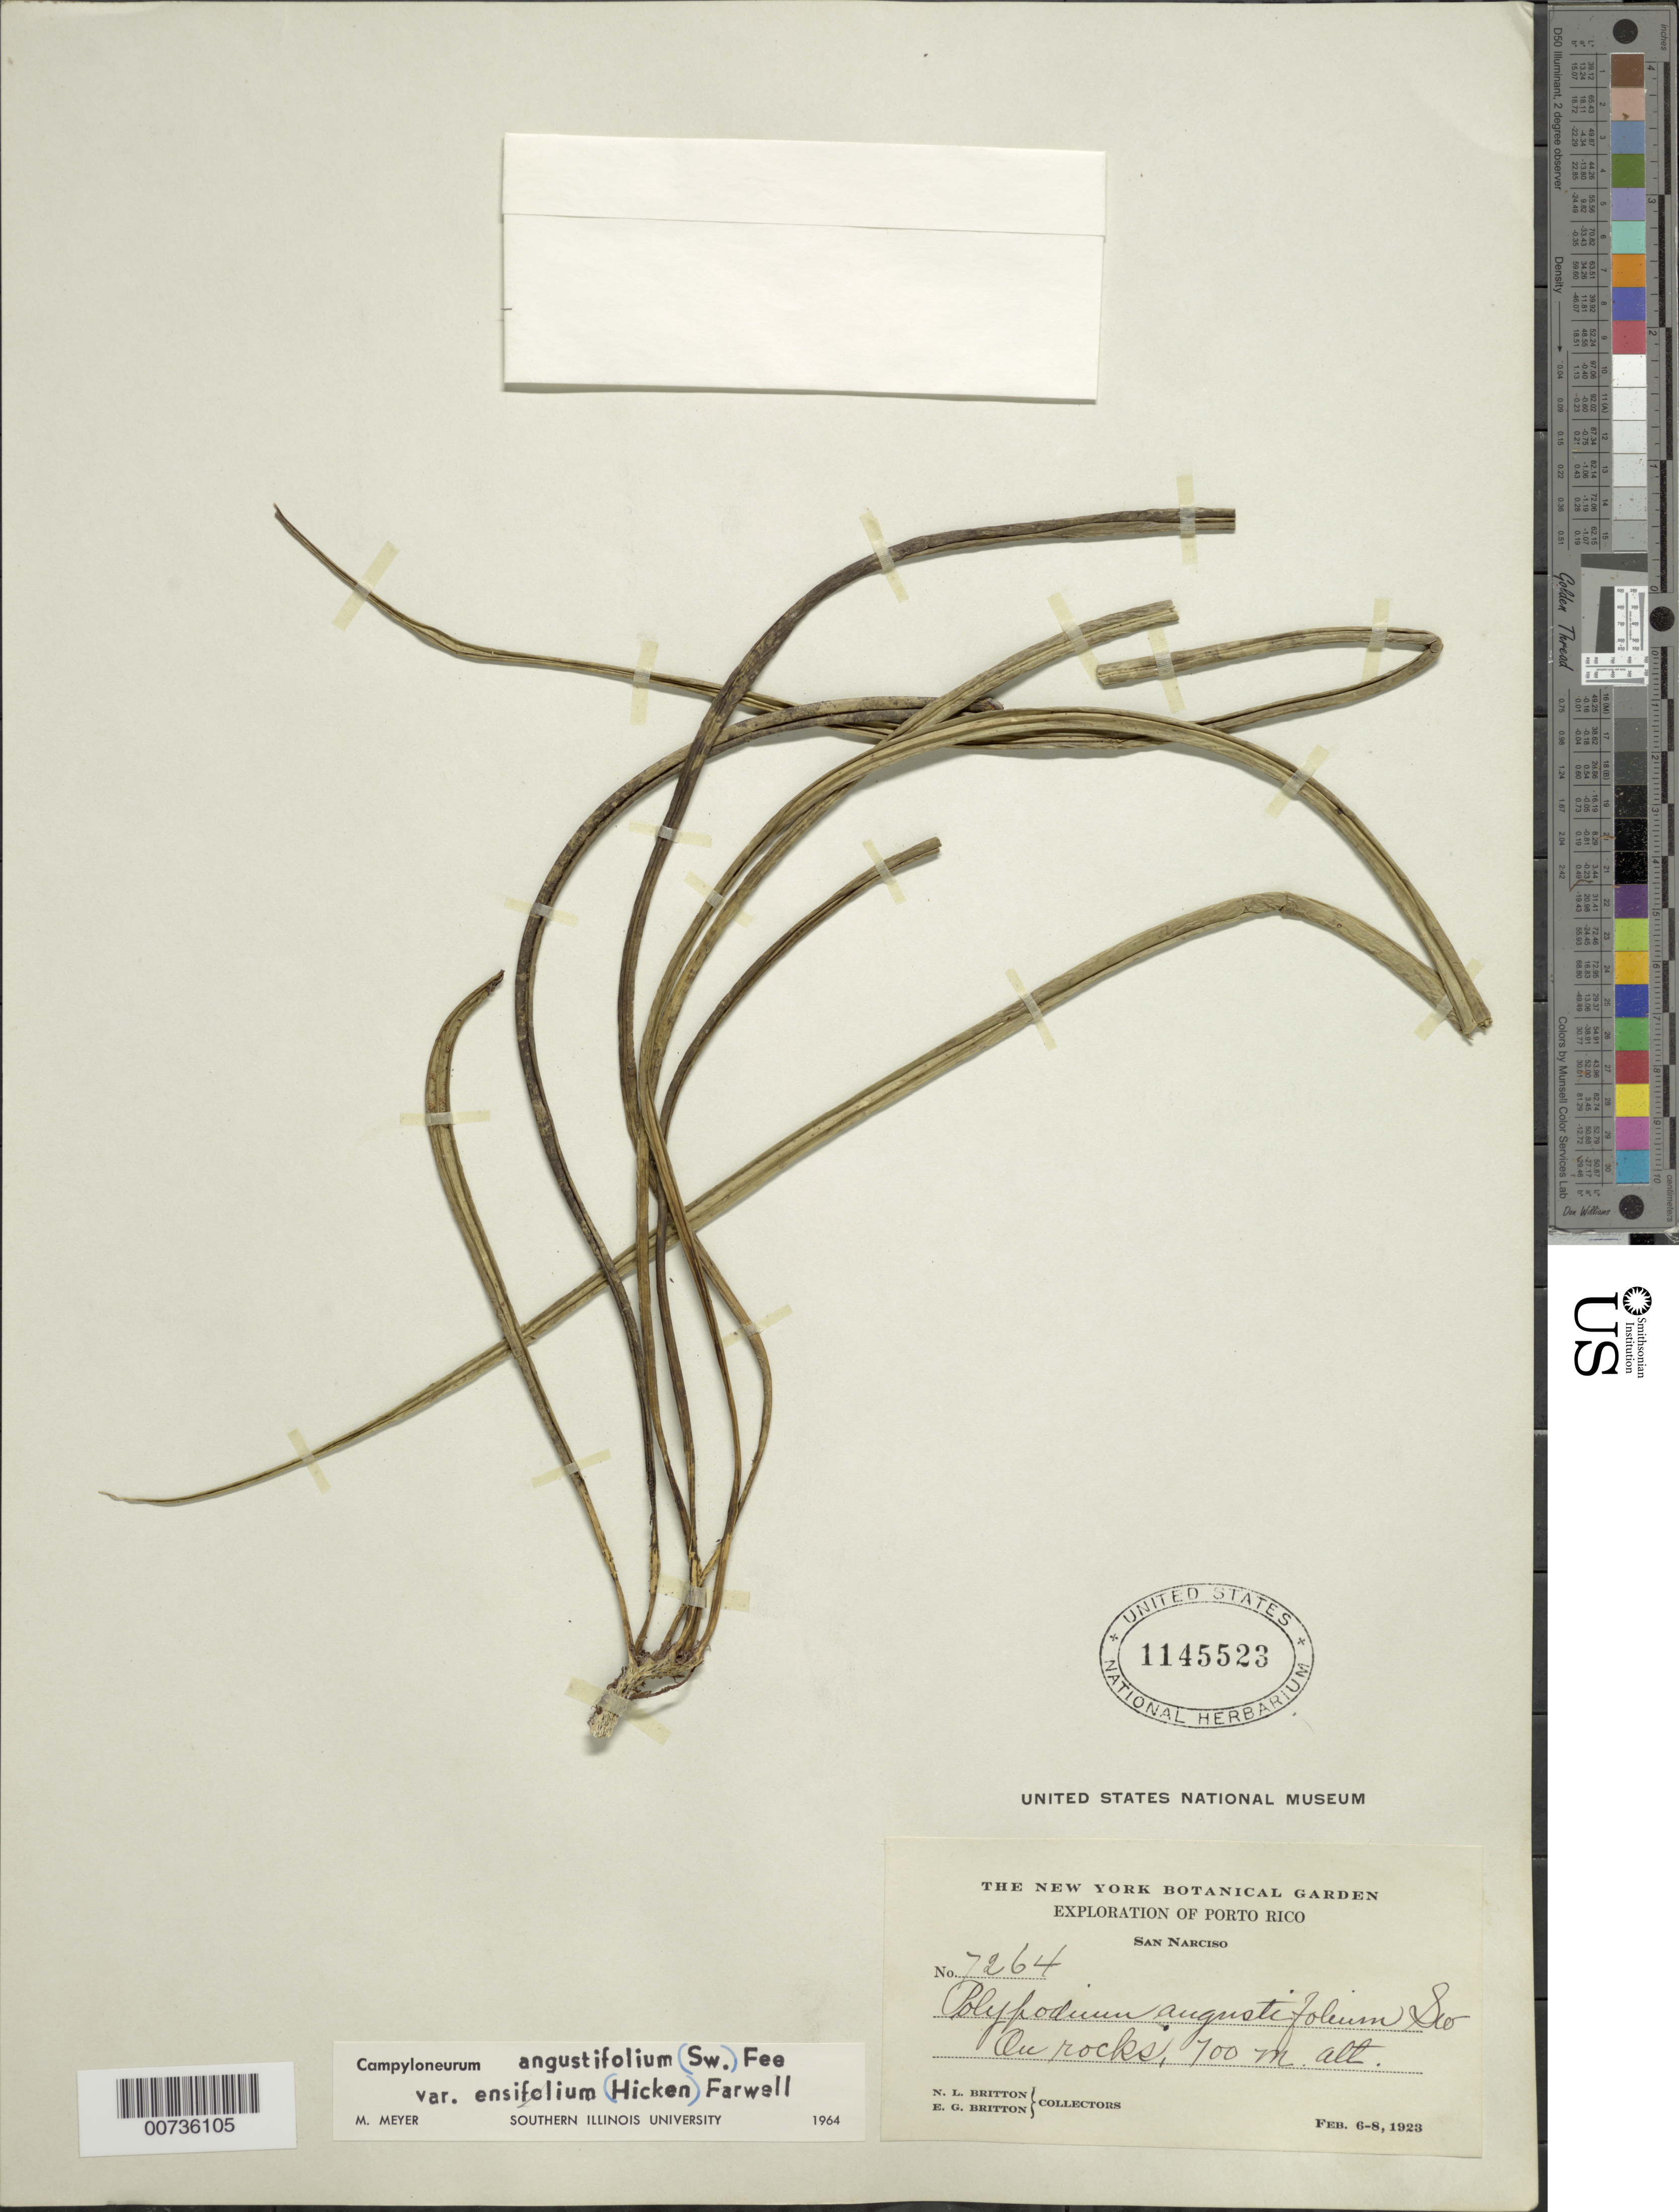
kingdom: Plantae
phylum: Tracheophyta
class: Polypodiopsida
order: Polypodiales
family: Polypodiaceae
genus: Campyloneurum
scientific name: Campyloneurum angustifolium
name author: (Sw.) Fée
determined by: Meyer, M.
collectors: N. Britton & E. G. Britton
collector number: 7264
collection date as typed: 06 Feb 1923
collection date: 1923-02-06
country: Puerto Rico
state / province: Jayuya (?)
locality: San Narciso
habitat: On rocks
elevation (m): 100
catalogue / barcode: US 1145523